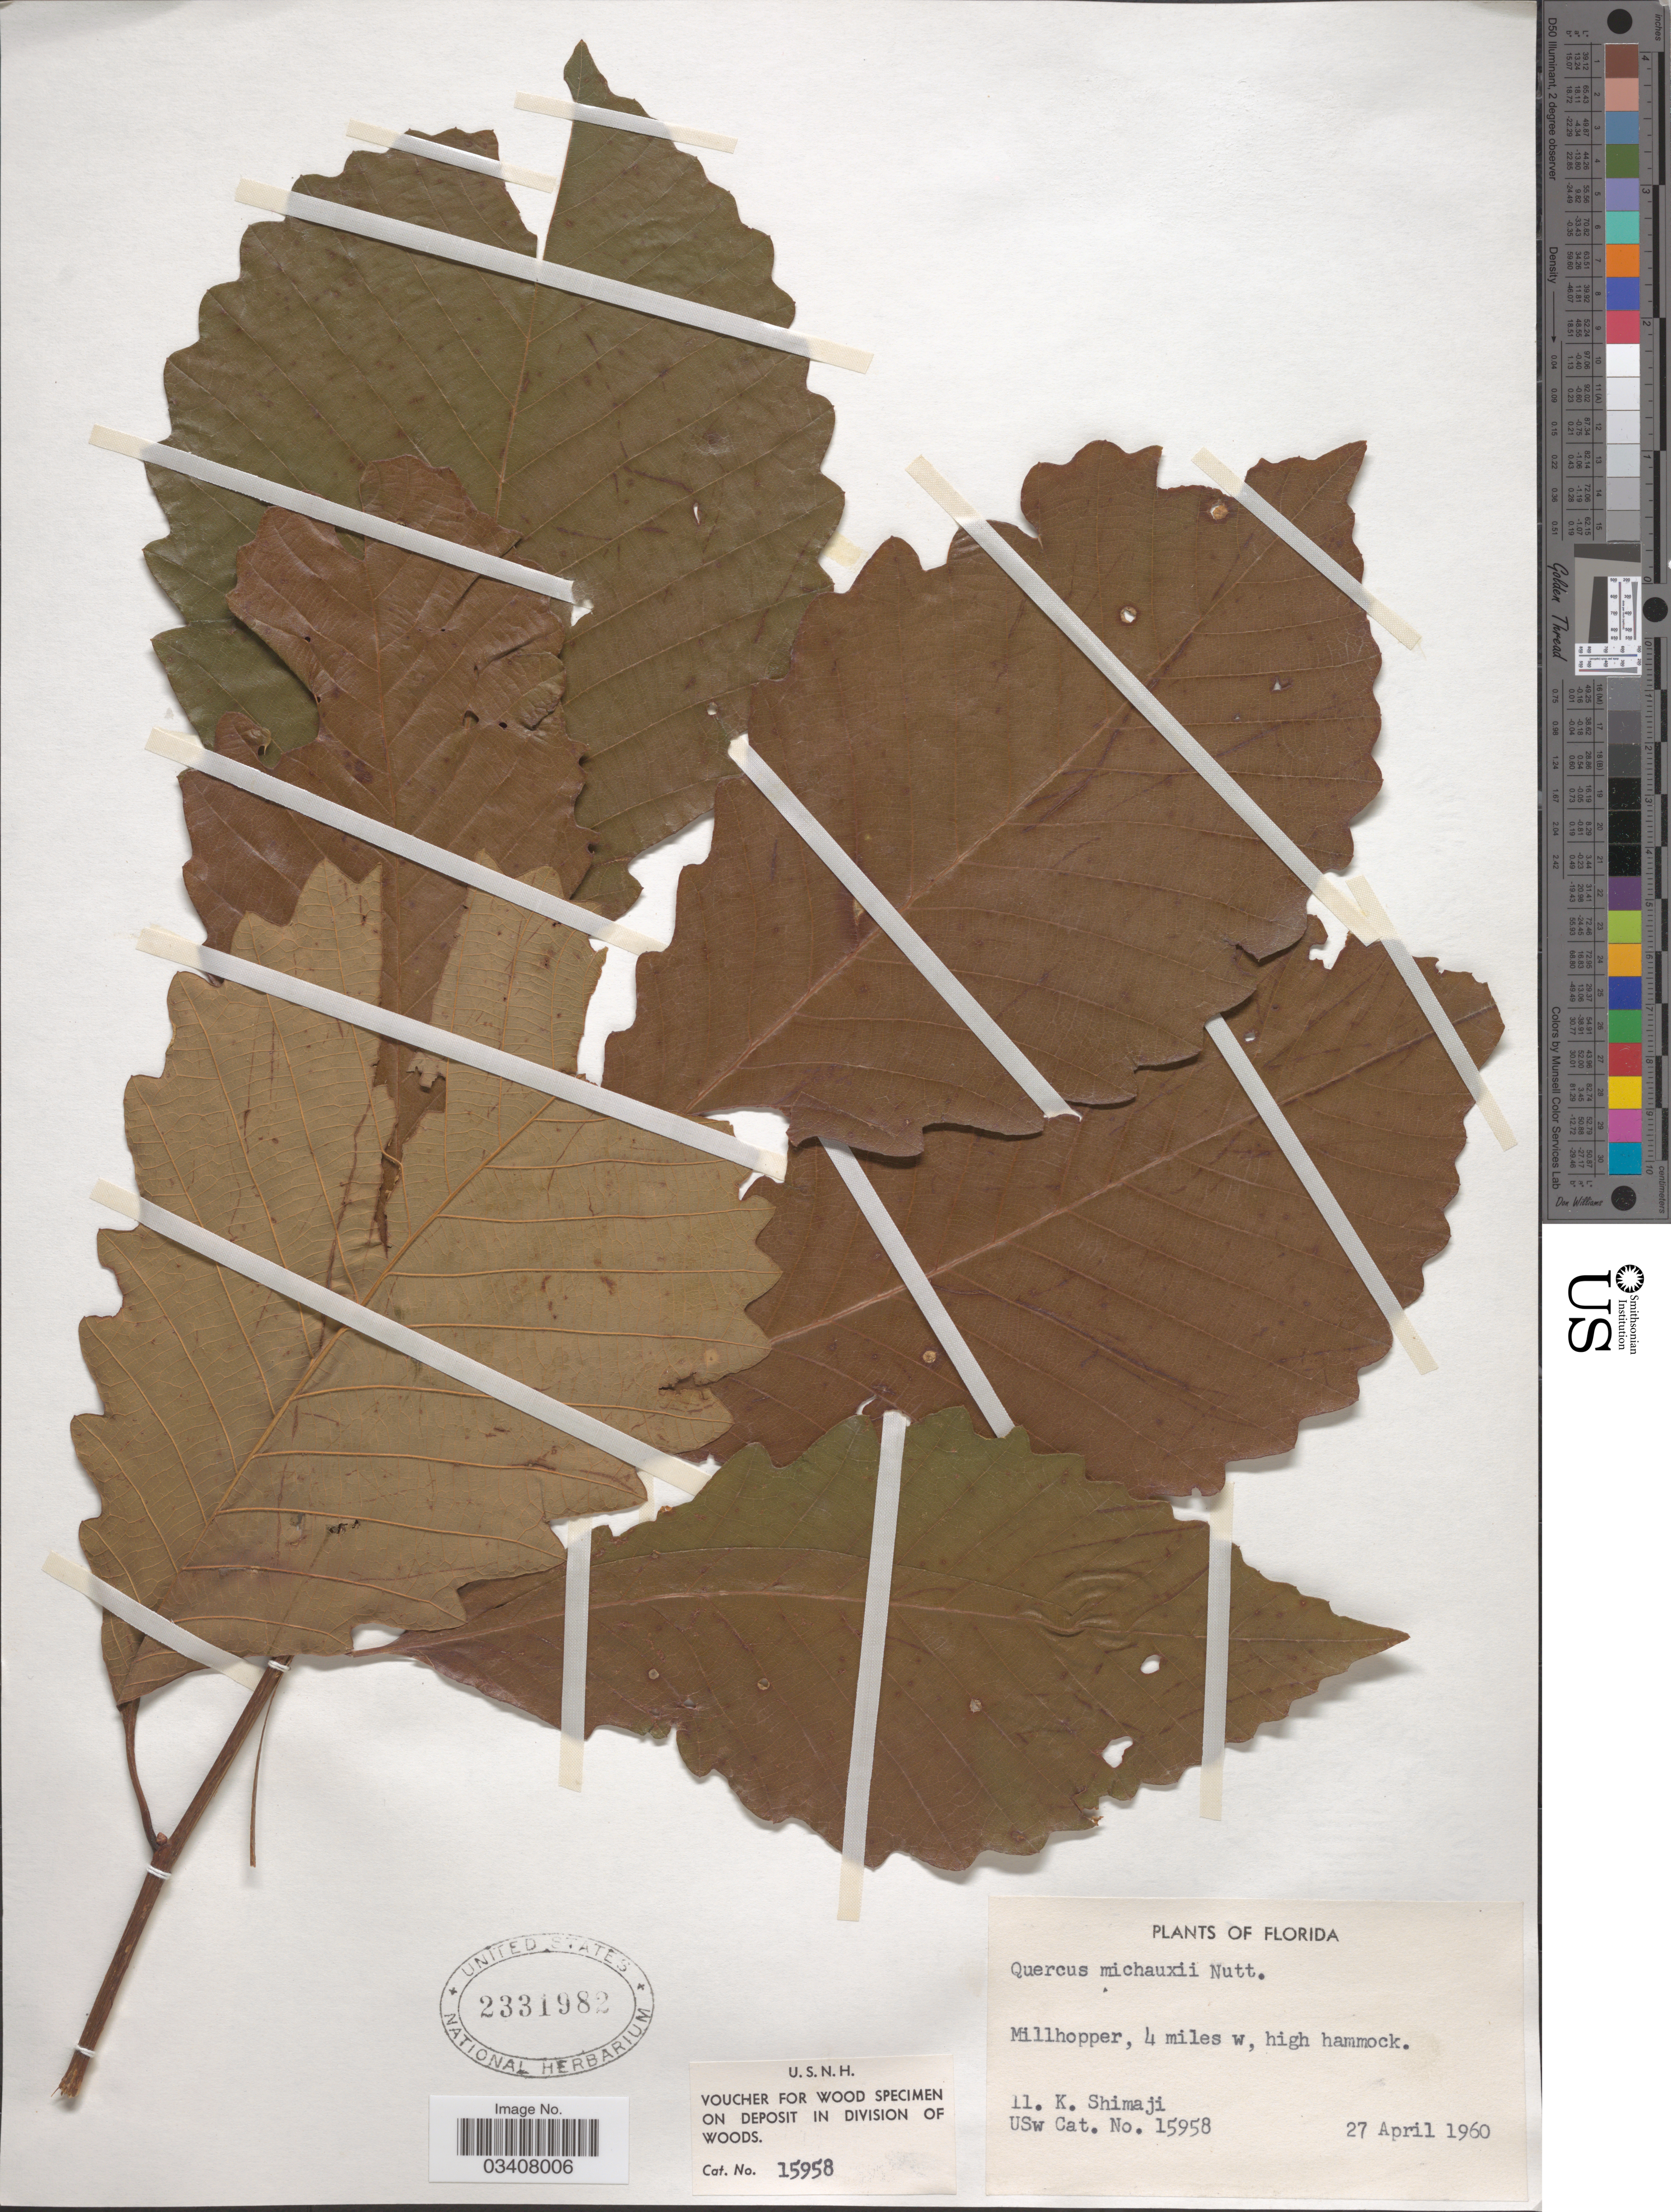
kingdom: Plantae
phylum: Tracheophyta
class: Magnoliopsida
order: Fagales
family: Fagaceae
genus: Quercus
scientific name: Quercus michauxii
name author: Nutt.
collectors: K. Shimaji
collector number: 11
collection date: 1960-04-27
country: United States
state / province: Florida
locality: Millhopper, 4 miles w, high hammock.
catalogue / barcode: US 2331982